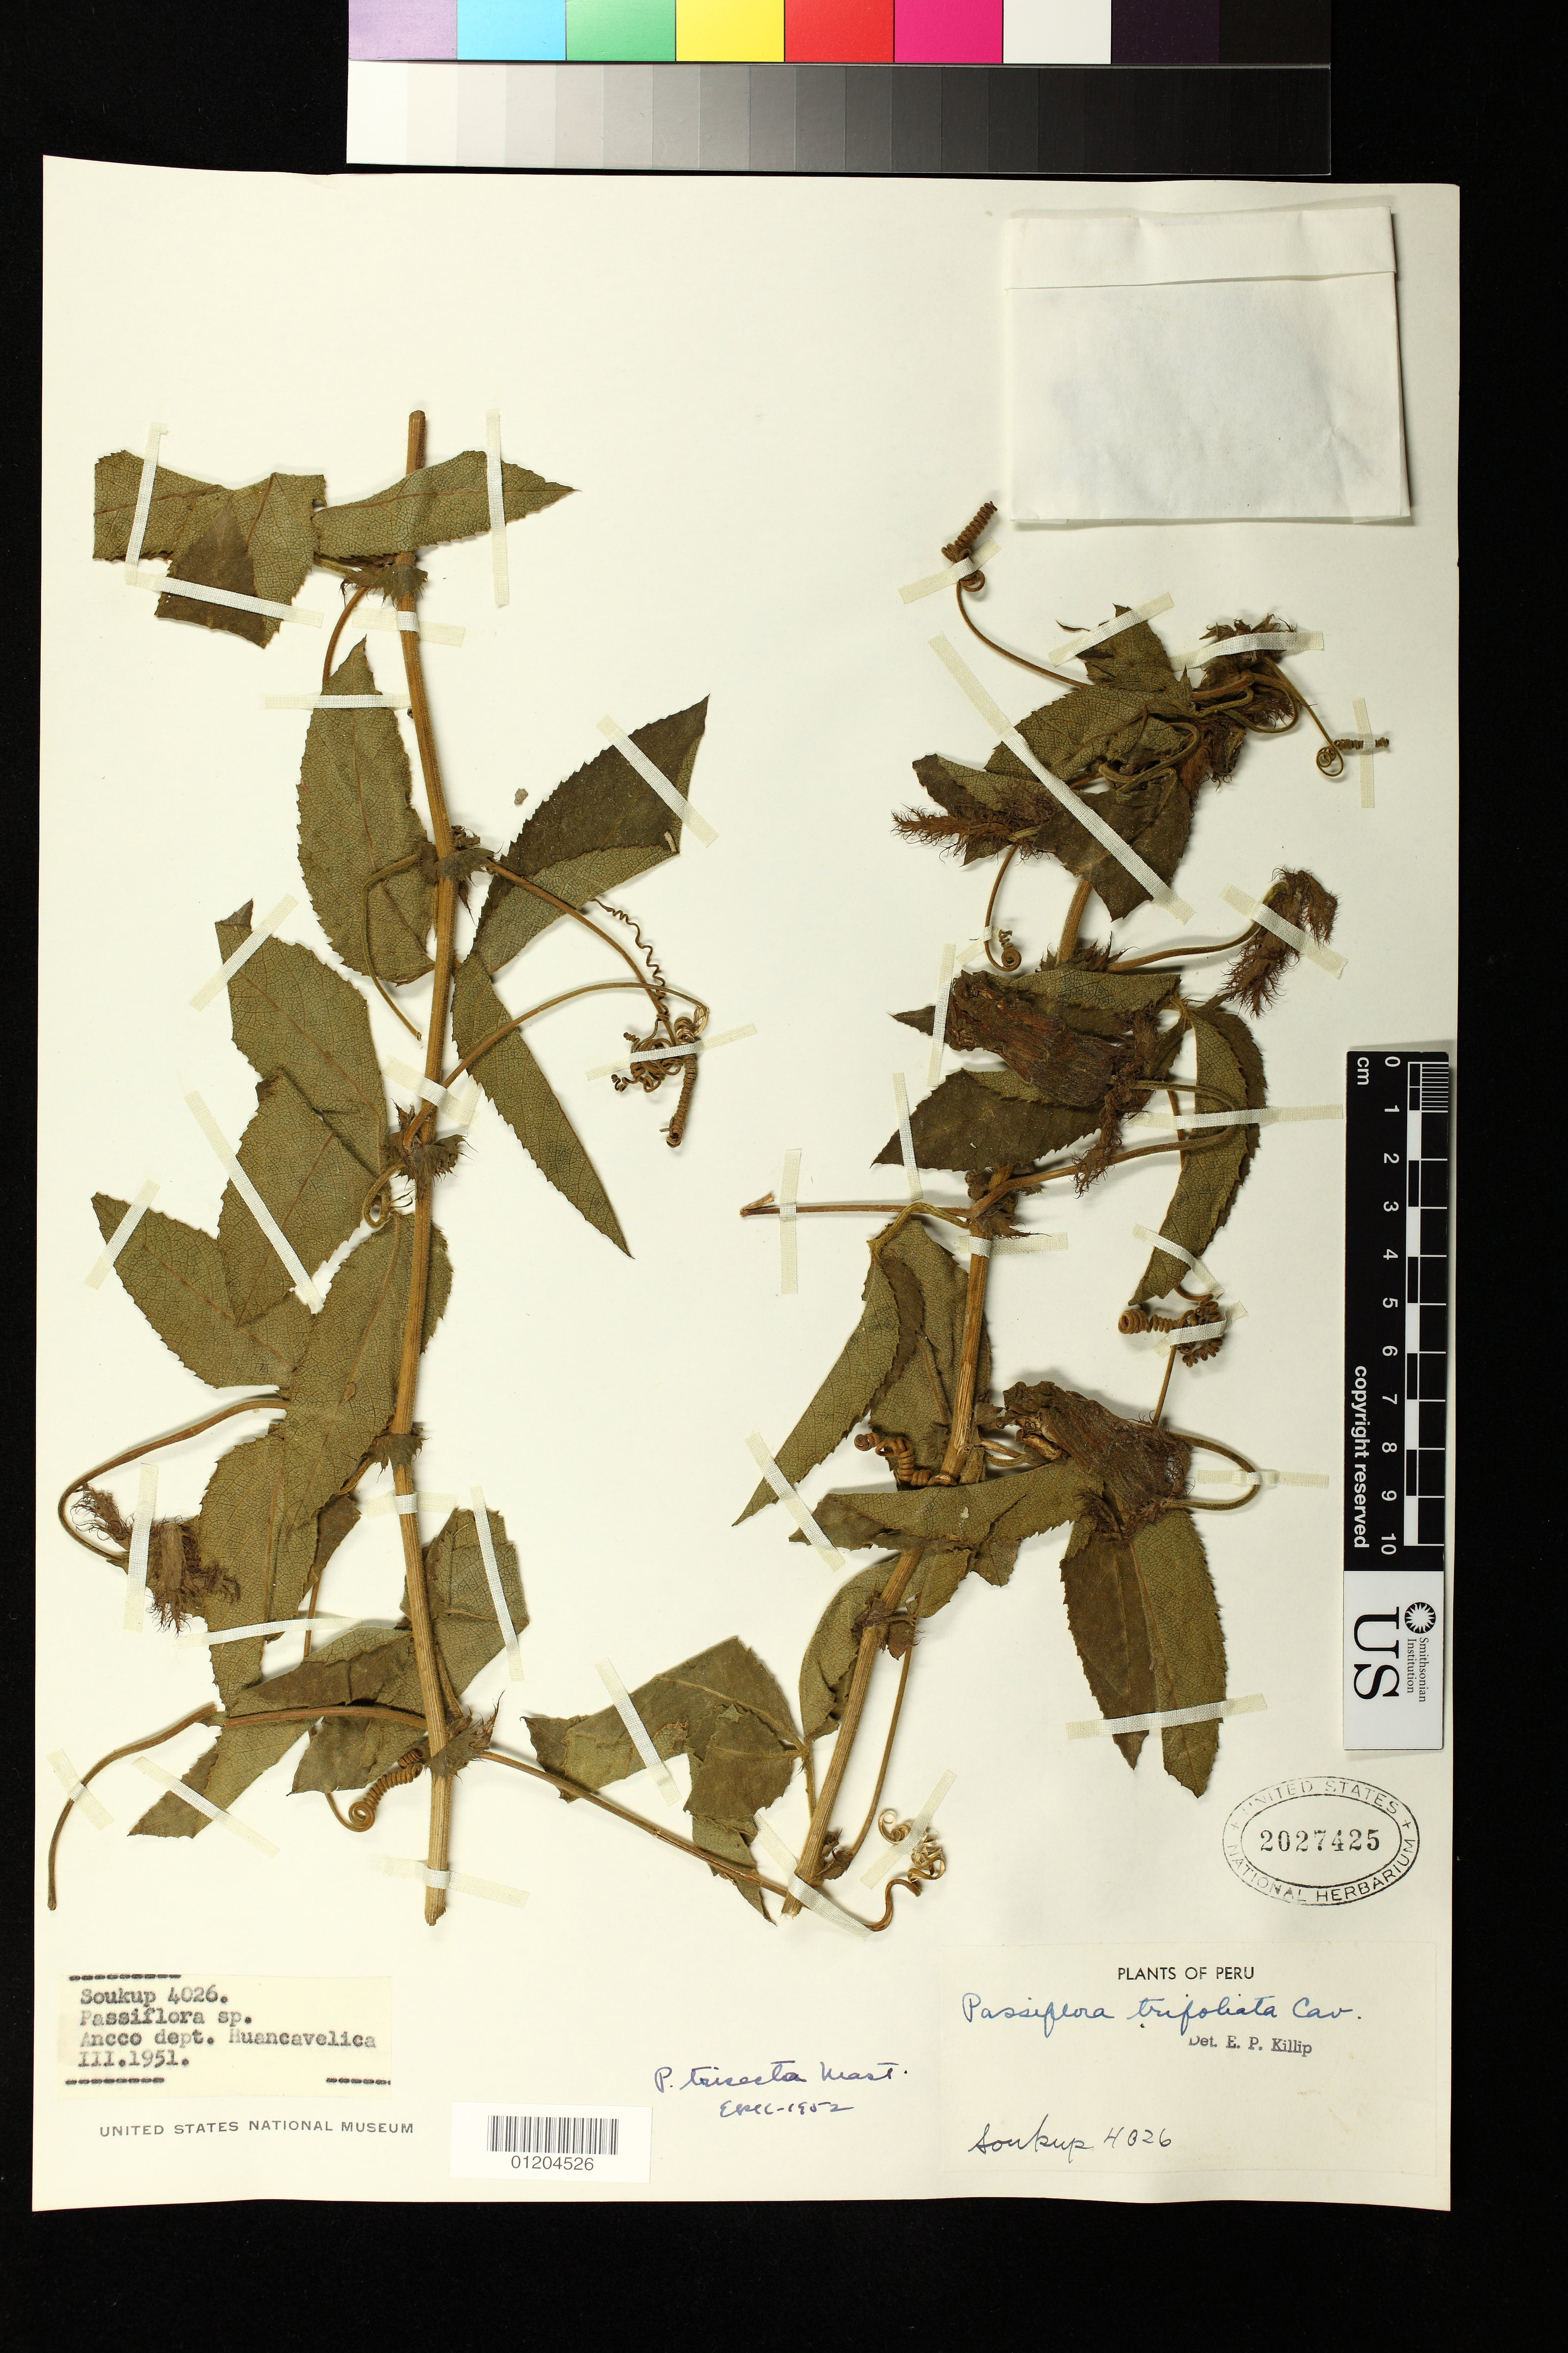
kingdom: Plantae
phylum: Tracheophyta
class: Magnoliopsida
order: Malpighiales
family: Passifloraceae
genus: Passiflora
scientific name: Passiflora trisecta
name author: Mast.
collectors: -- Soukup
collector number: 4026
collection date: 1951-03-01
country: Peru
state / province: Huancavelica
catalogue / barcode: US 2027425